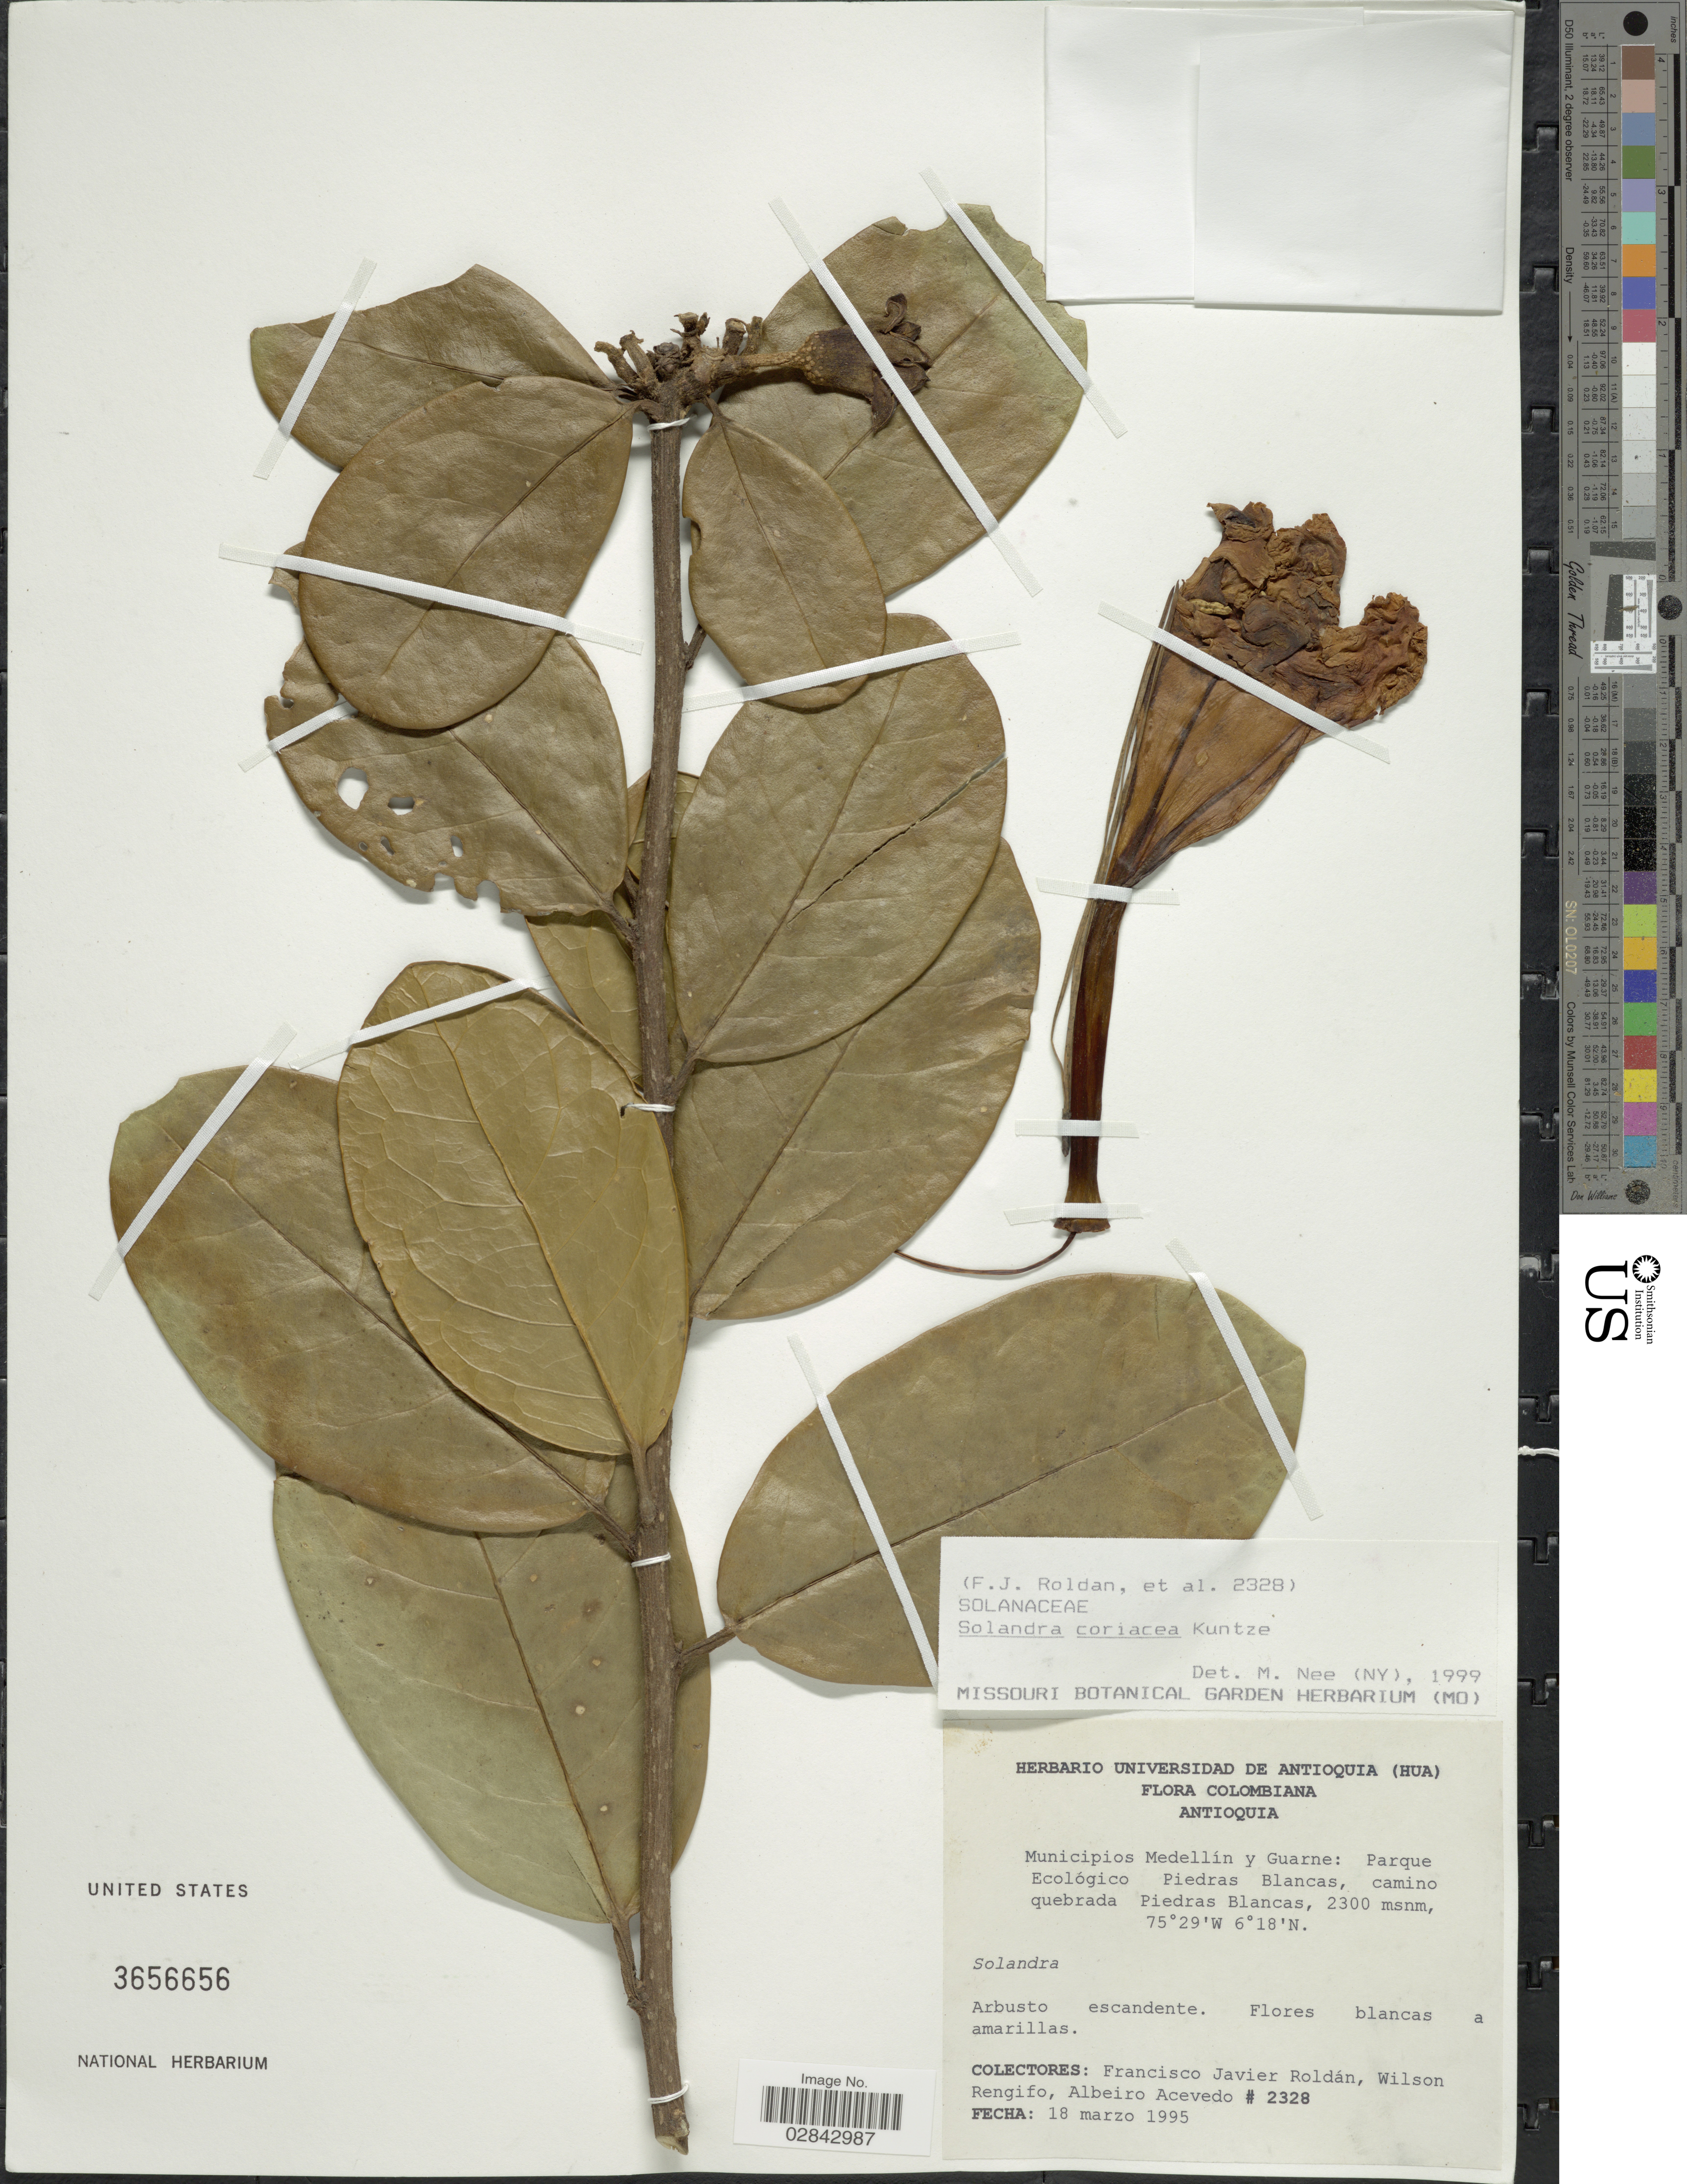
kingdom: Plantae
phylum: Tracheophyta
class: Magnoliopsida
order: Solanales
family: Solanaceae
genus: Schultesianthus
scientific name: Schultesianthus coriaceus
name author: (Kuntze) Hunz.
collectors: F. J. Roldán, W. Rengifo & A. Acevedo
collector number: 2328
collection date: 1995-03-18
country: Colombia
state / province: Antioquia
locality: Municipios Medellín y Guarne: Parque Ecológico Piedras Blancas, camino quebrada Piedras Blancas.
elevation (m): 2300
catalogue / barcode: US 3656656